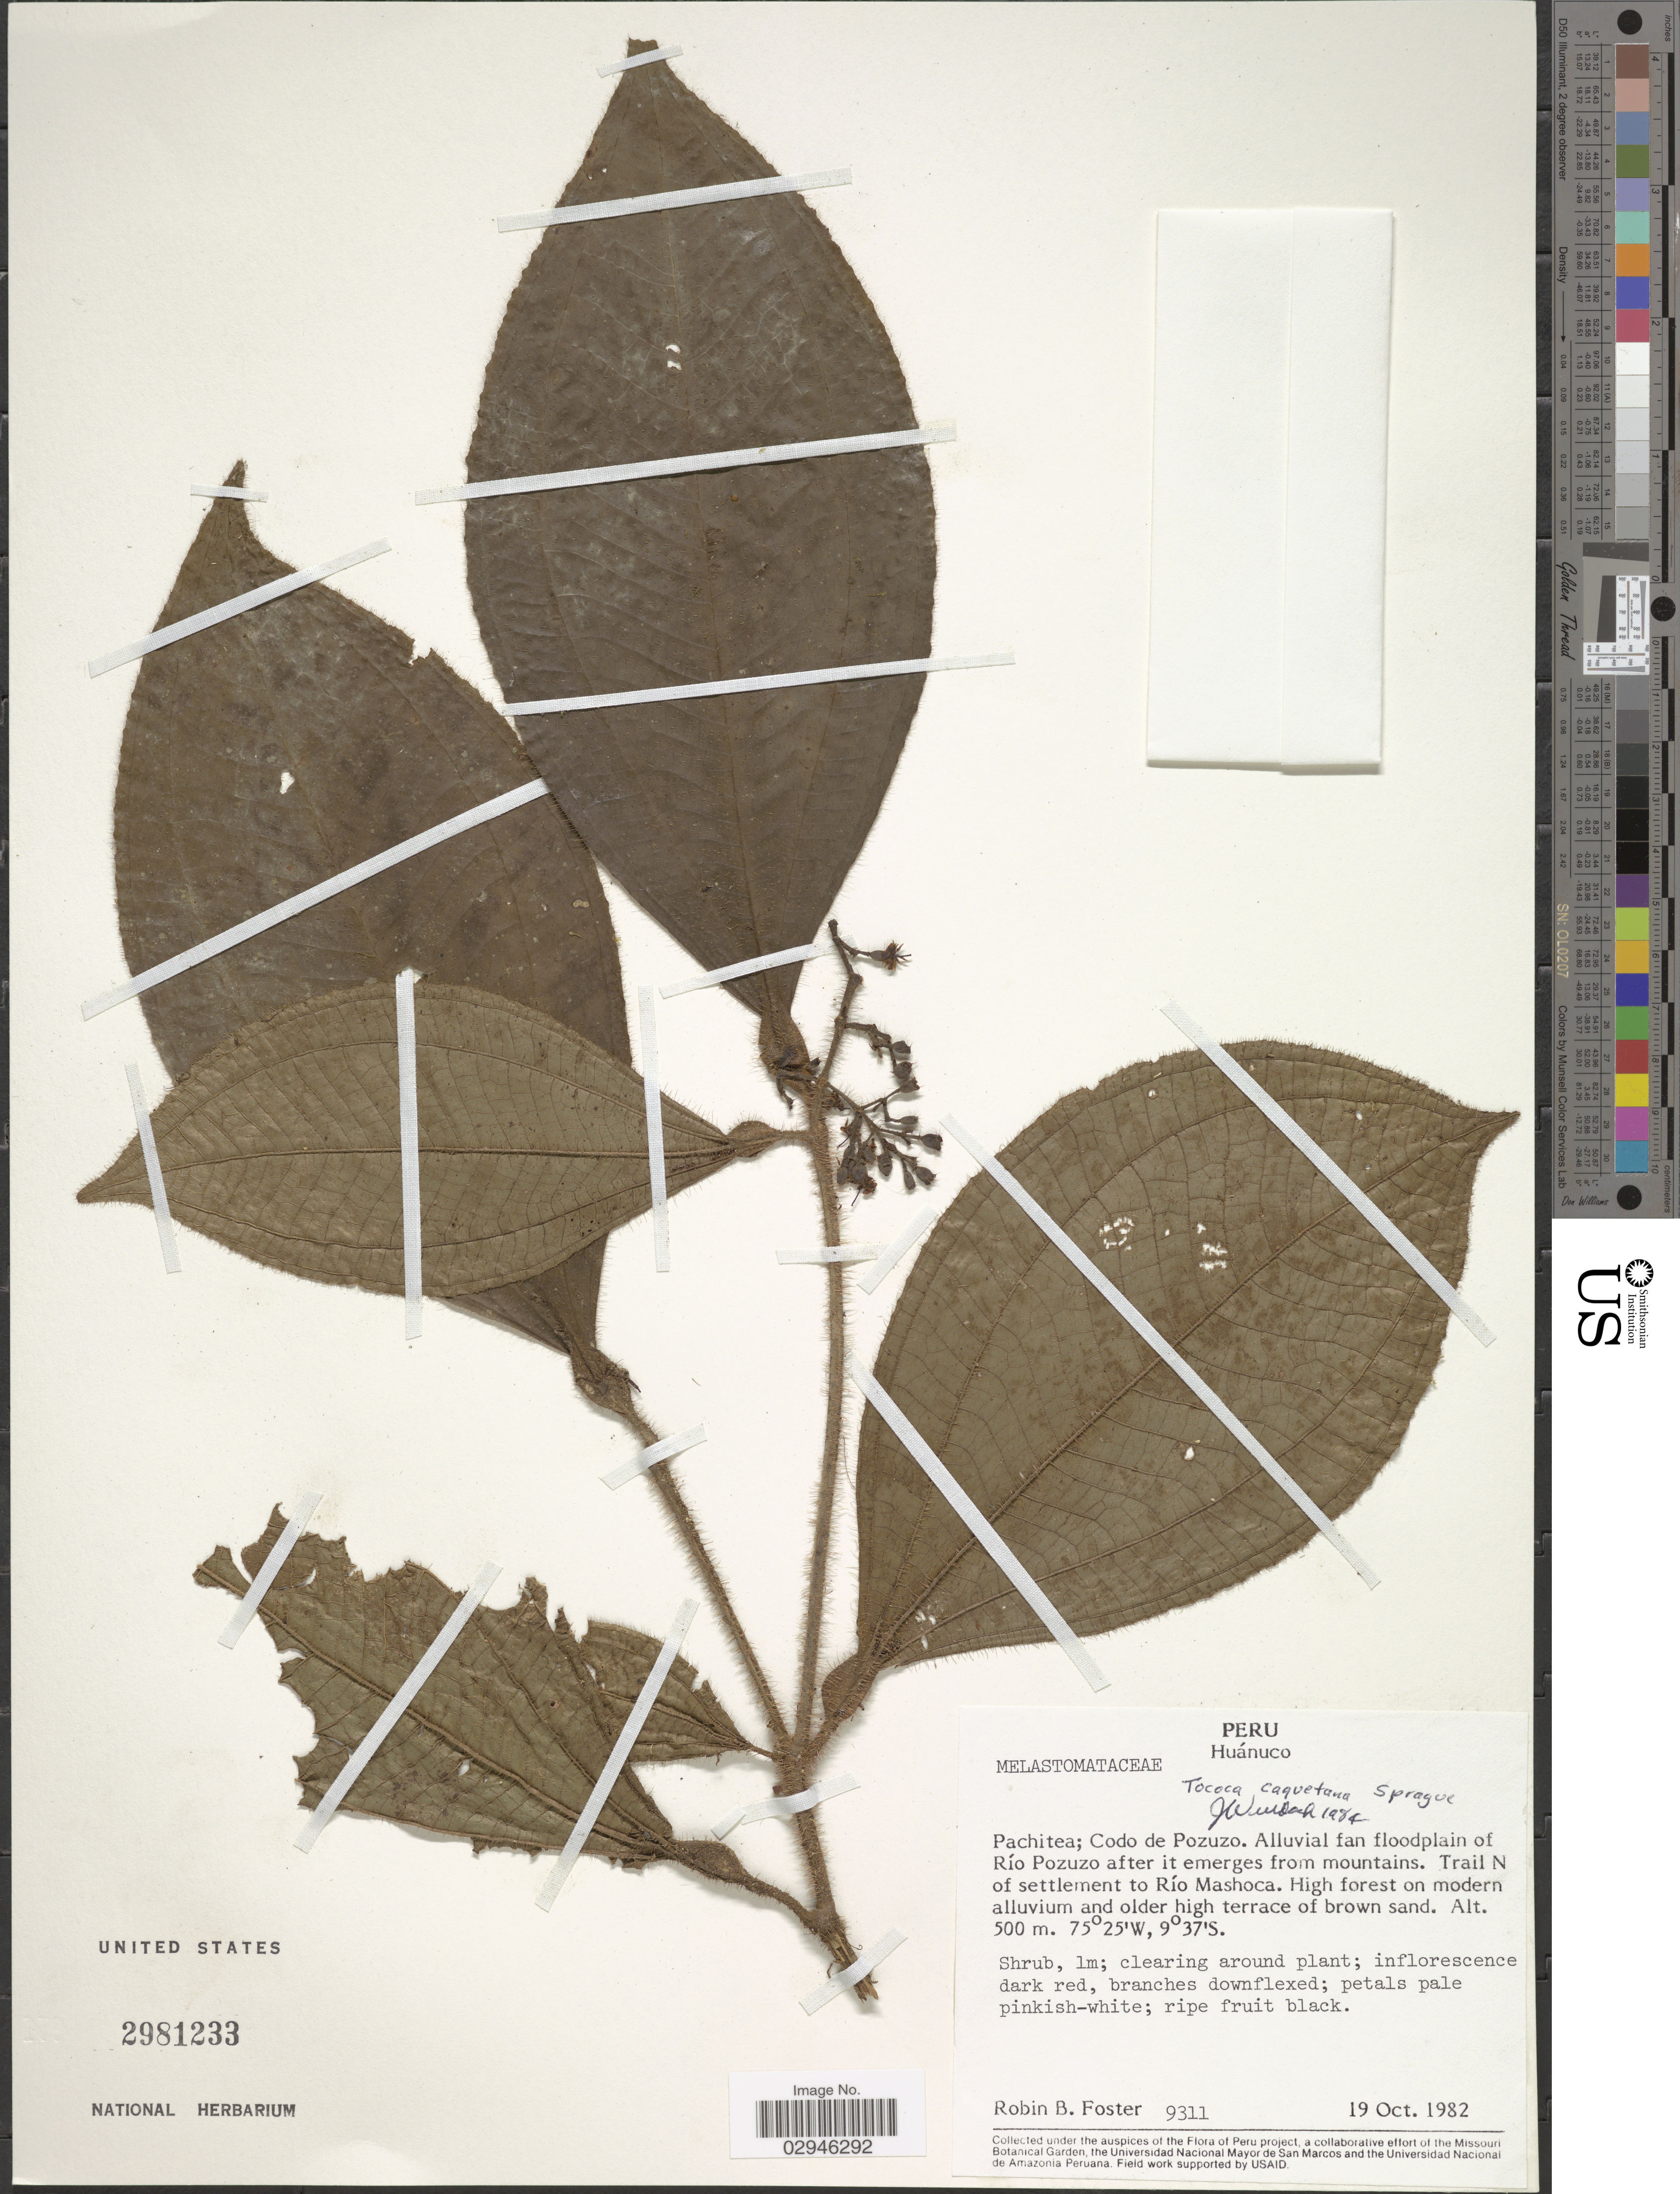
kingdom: Plantae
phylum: Tracheophyta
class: Magnoliopsida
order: Myrtales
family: Melastomataceae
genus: Tococa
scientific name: Tococa caquetana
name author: Sprague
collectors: R. B. Foster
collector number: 9311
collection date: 1982-10-19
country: Peru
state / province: Huánuco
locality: Pachitea; Codo de Pozuzo. Alluvial fan floodplain of Río Pozuzo after it emerges from mountains. Trail N of settlement to Río Mashoca.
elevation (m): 500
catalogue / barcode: US 2981233